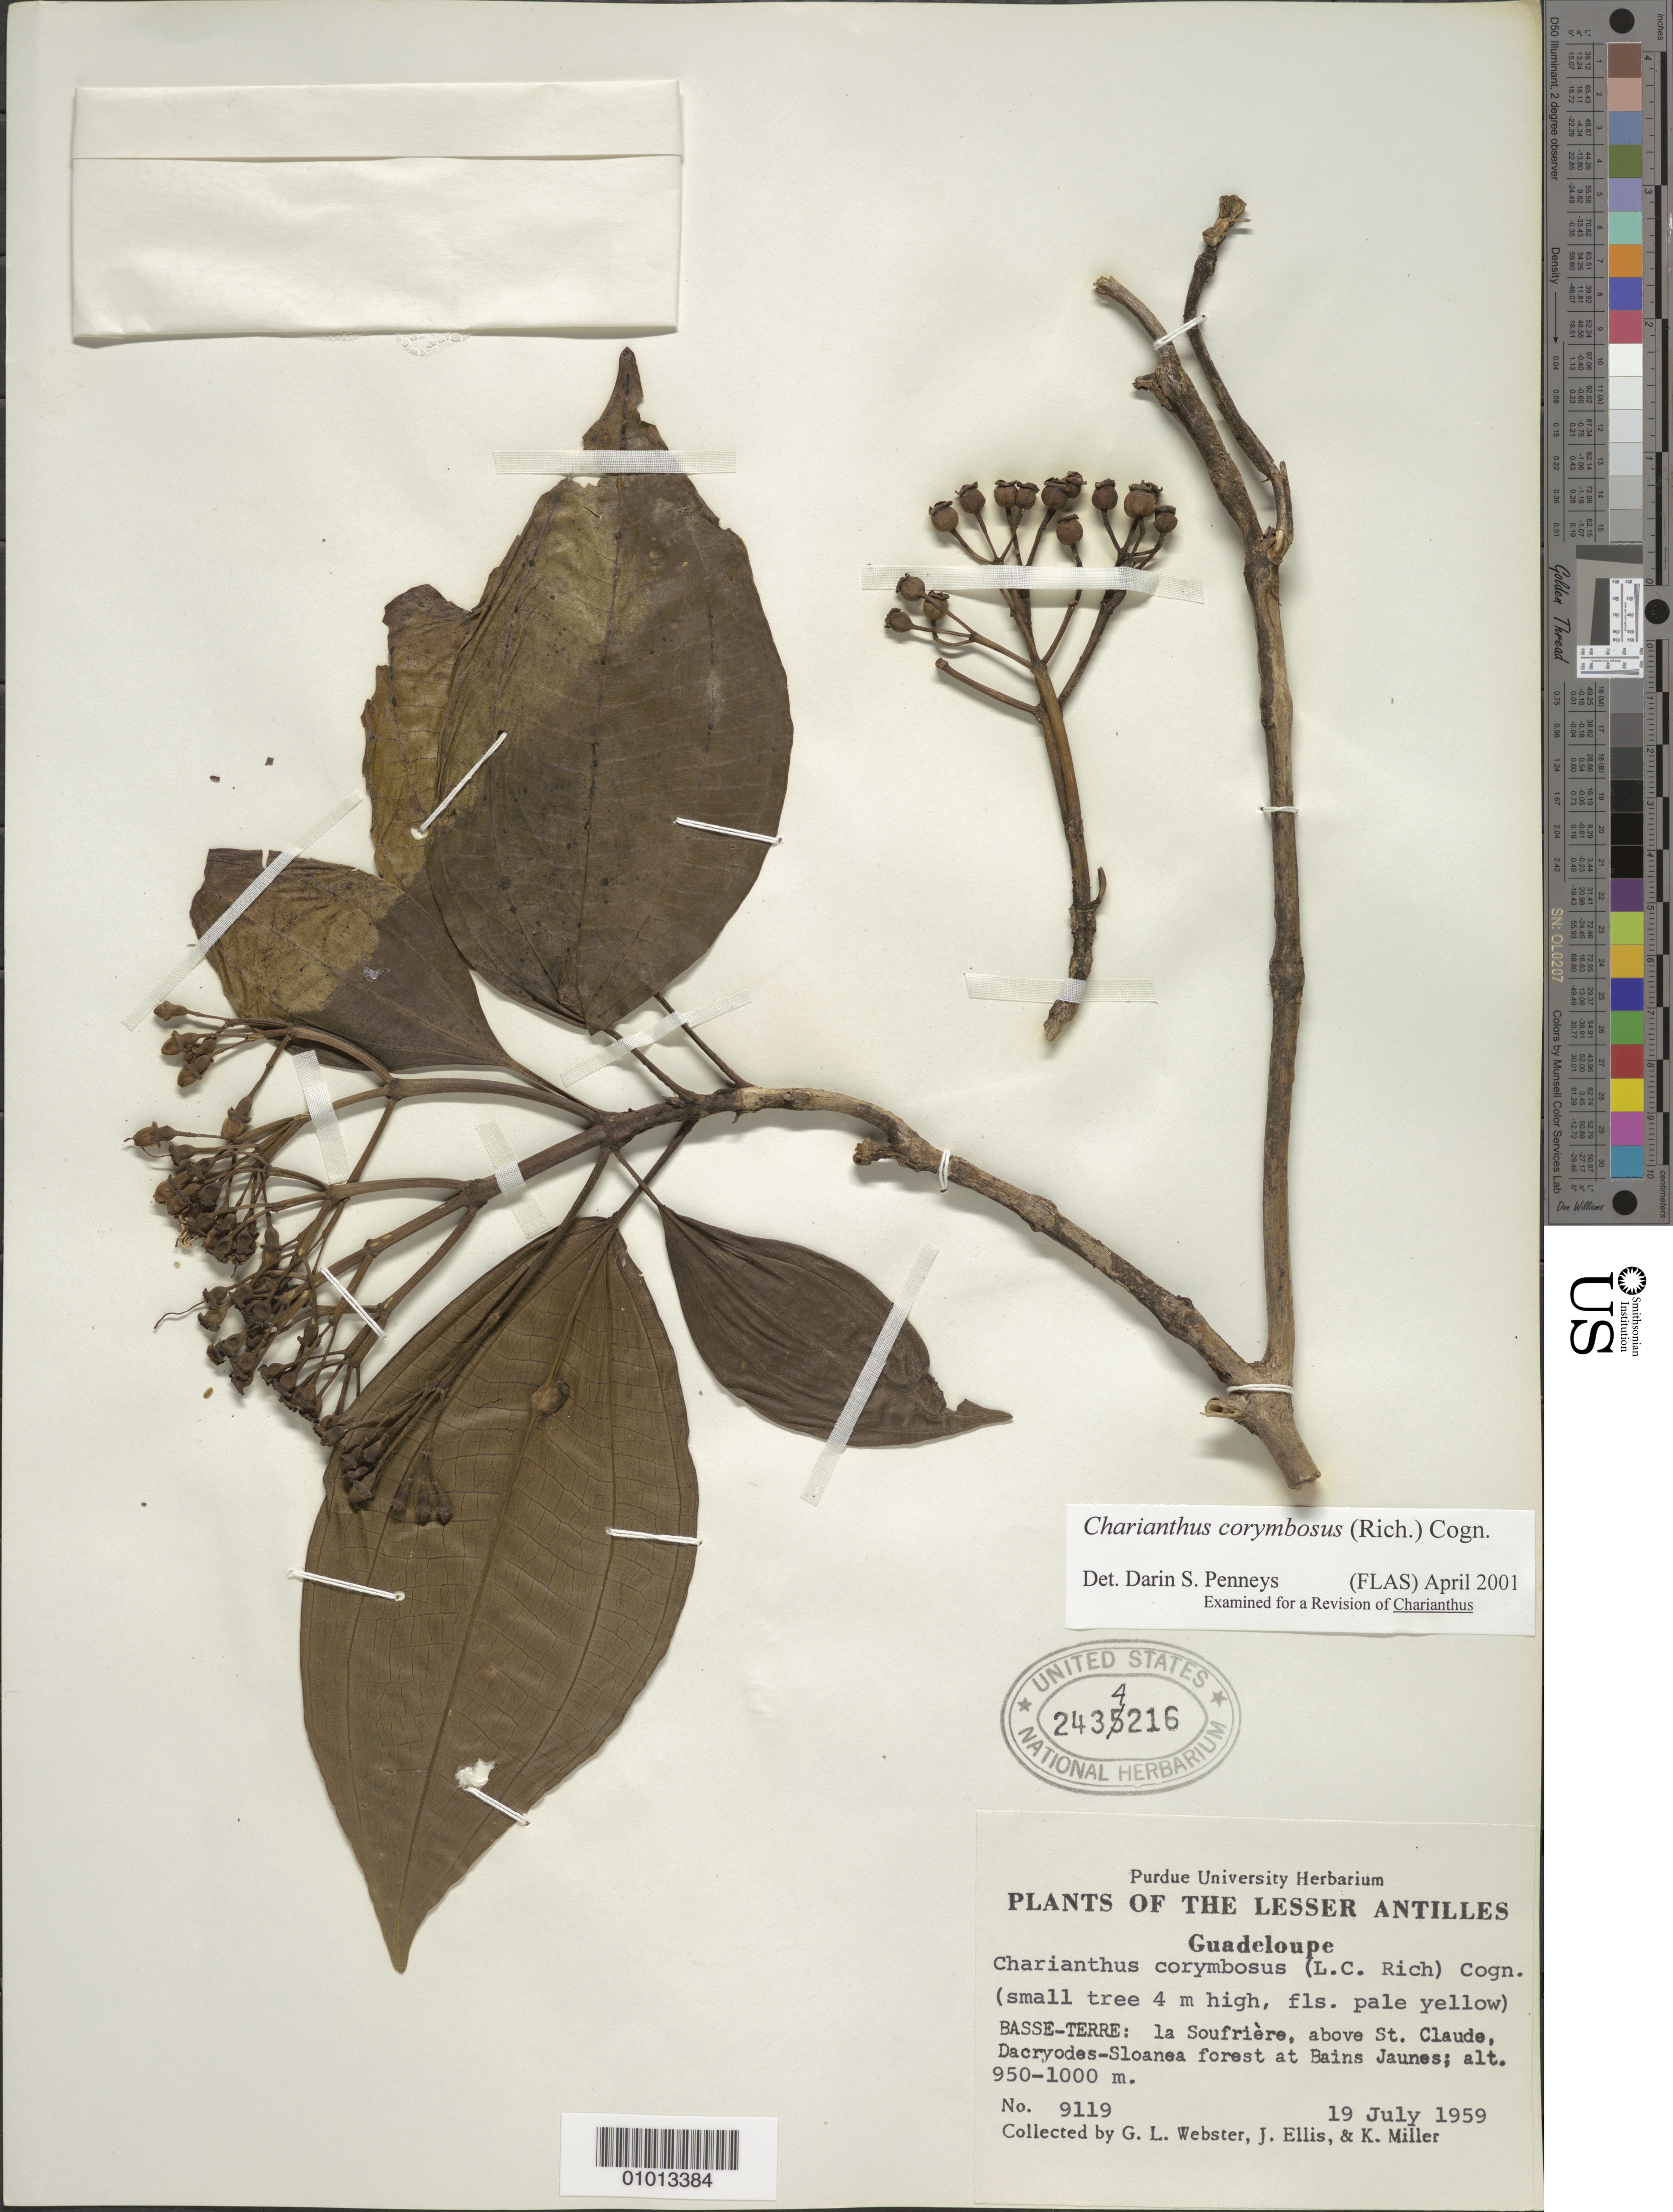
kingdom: Plantae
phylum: Tracheophyta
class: Magnoliopsida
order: Myrtales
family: Melastomataceae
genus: Charianthus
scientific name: Charianthus corymbosus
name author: (Rich.) Cogn.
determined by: Penneys, D. S.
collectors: G. L. Webster, J. Ellis & K. Miller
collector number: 9119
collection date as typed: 19 Jul 1959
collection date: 1959-07-19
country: Guadeloupe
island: Basse Terre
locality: La Soufrière, above St. Claud, at Bains Jaunes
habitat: Dacryodes-Sloanea forest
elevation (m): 950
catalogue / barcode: US 2434216